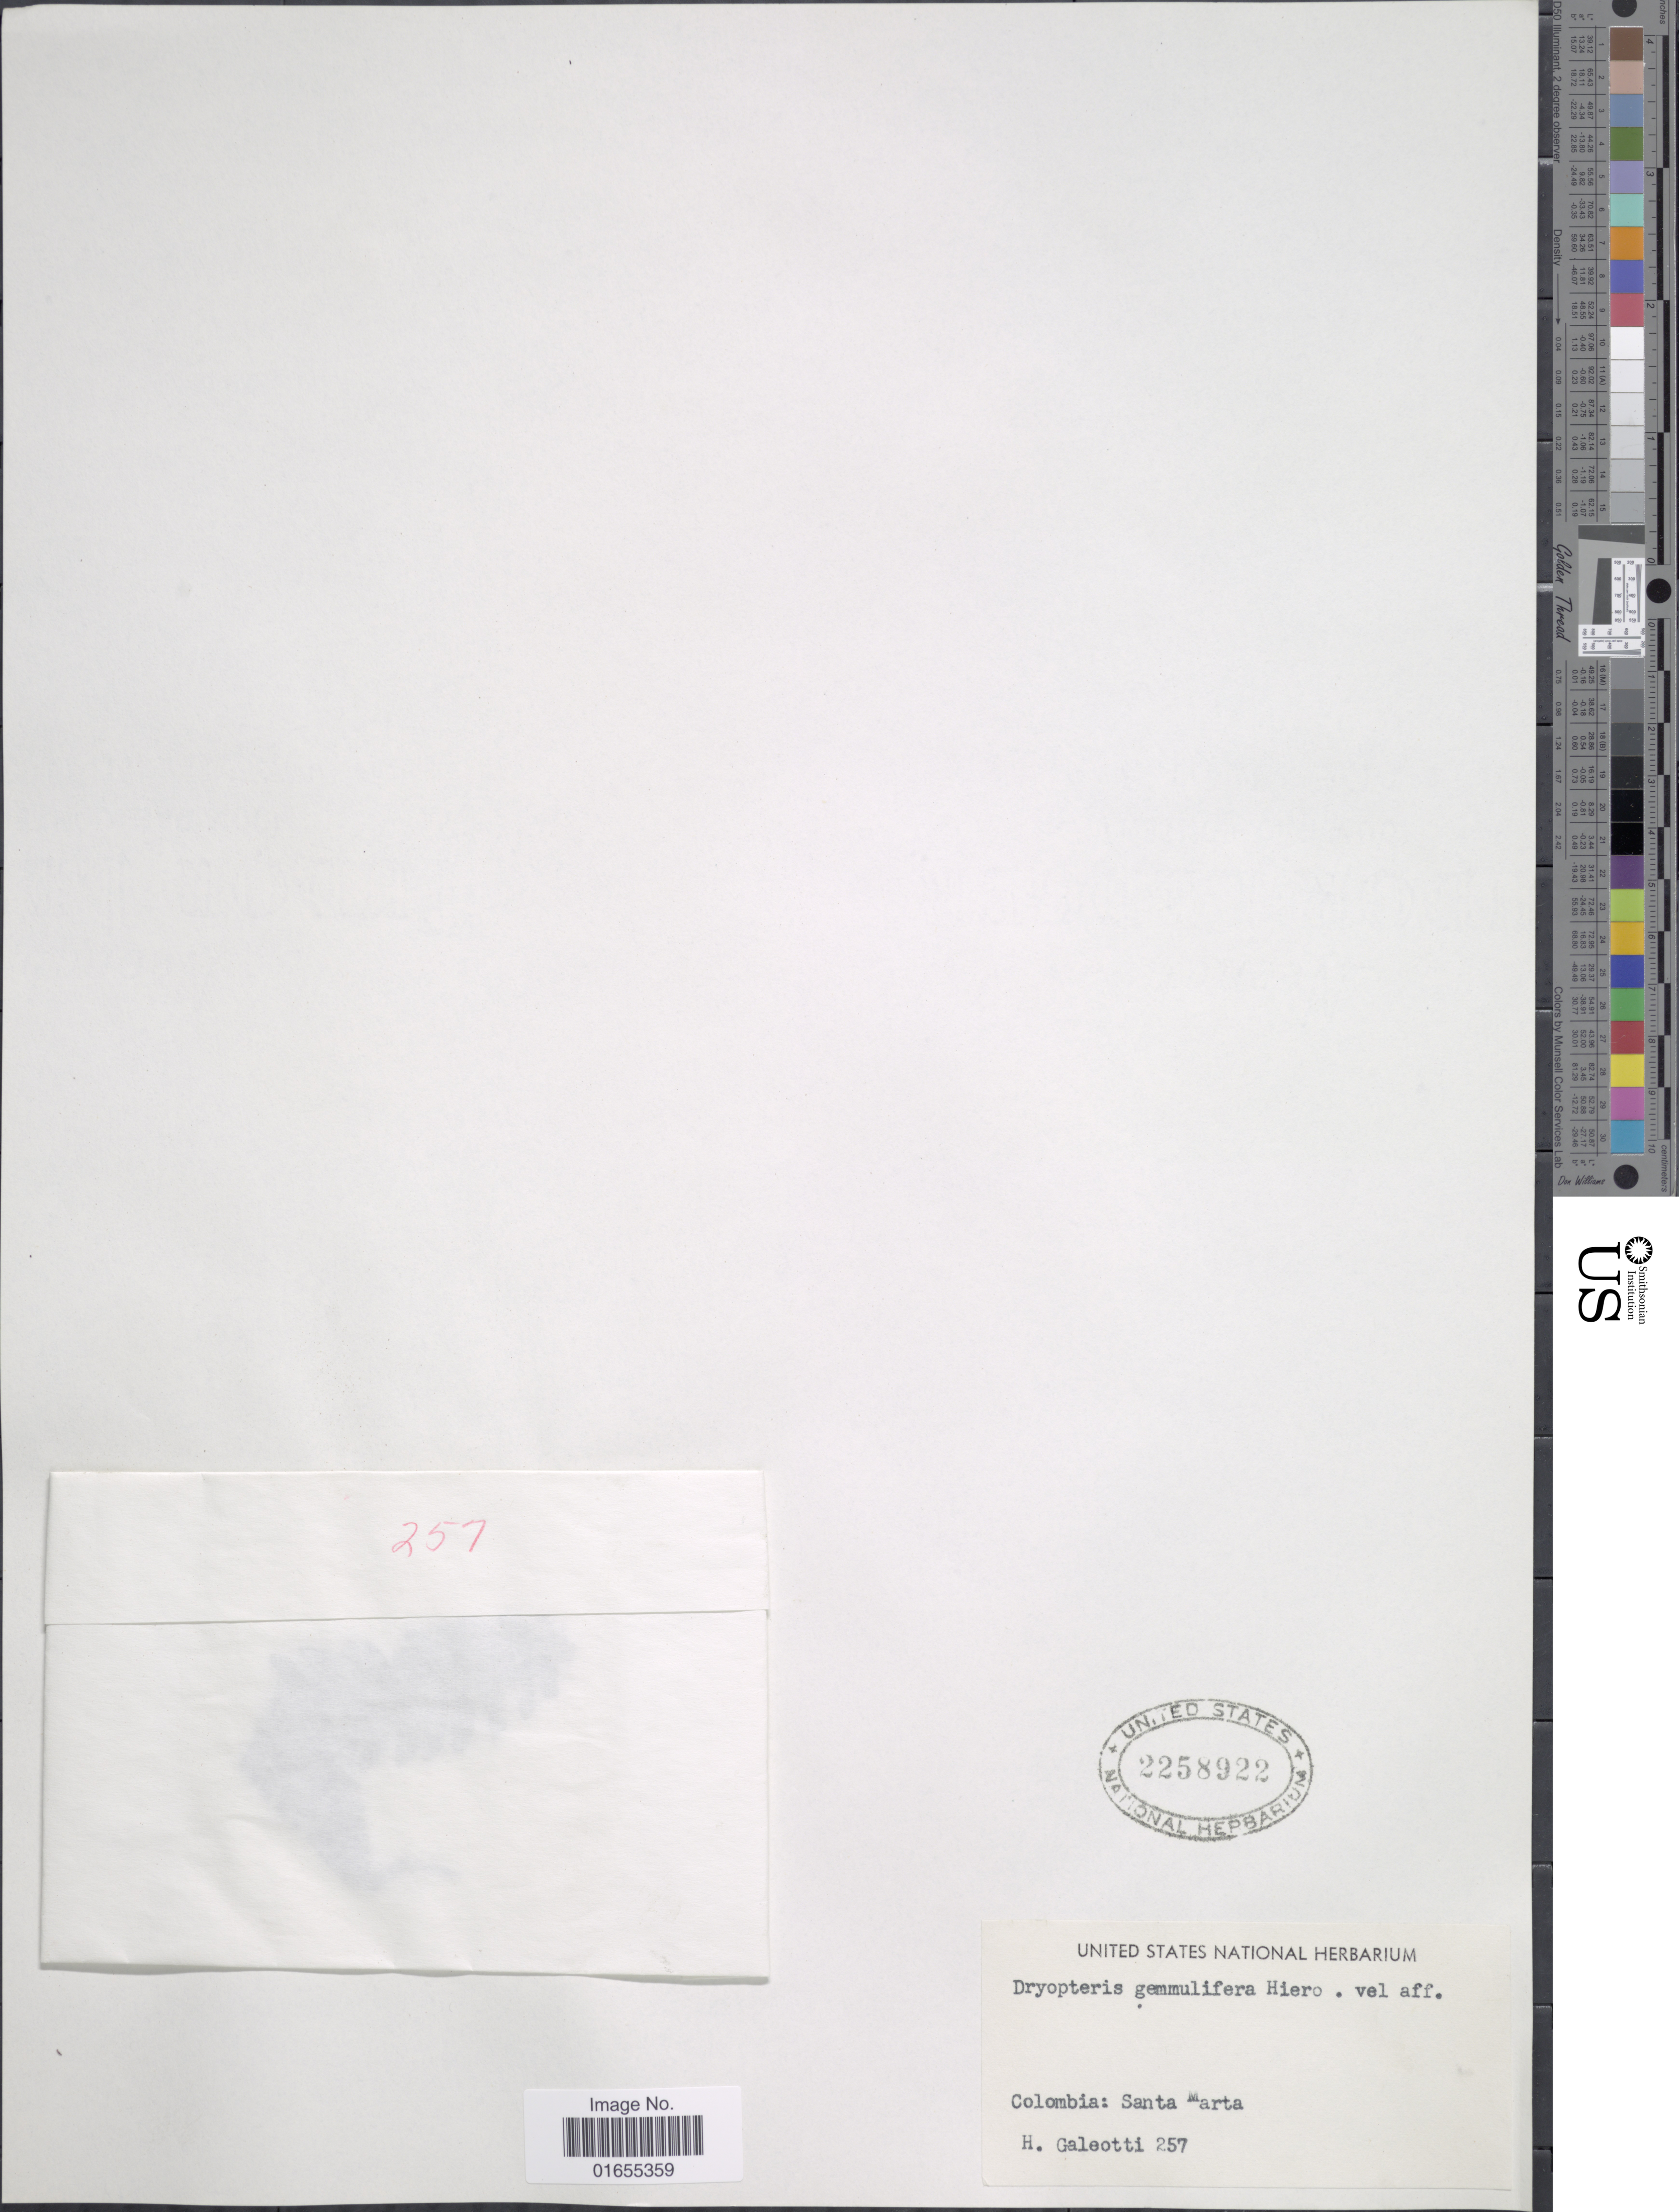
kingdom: Plantae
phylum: Tracheophyta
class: Polypodiopsida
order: Polypodiales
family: Thelypteridaceae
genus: Goniopteris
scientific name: Goniopteris gemmulifera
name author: (Hieron.) A.R. Sm. & D. Löve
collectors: H. G. Galeotti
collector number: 257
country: Colombia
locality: Santa Marta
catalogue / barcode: US 2258922